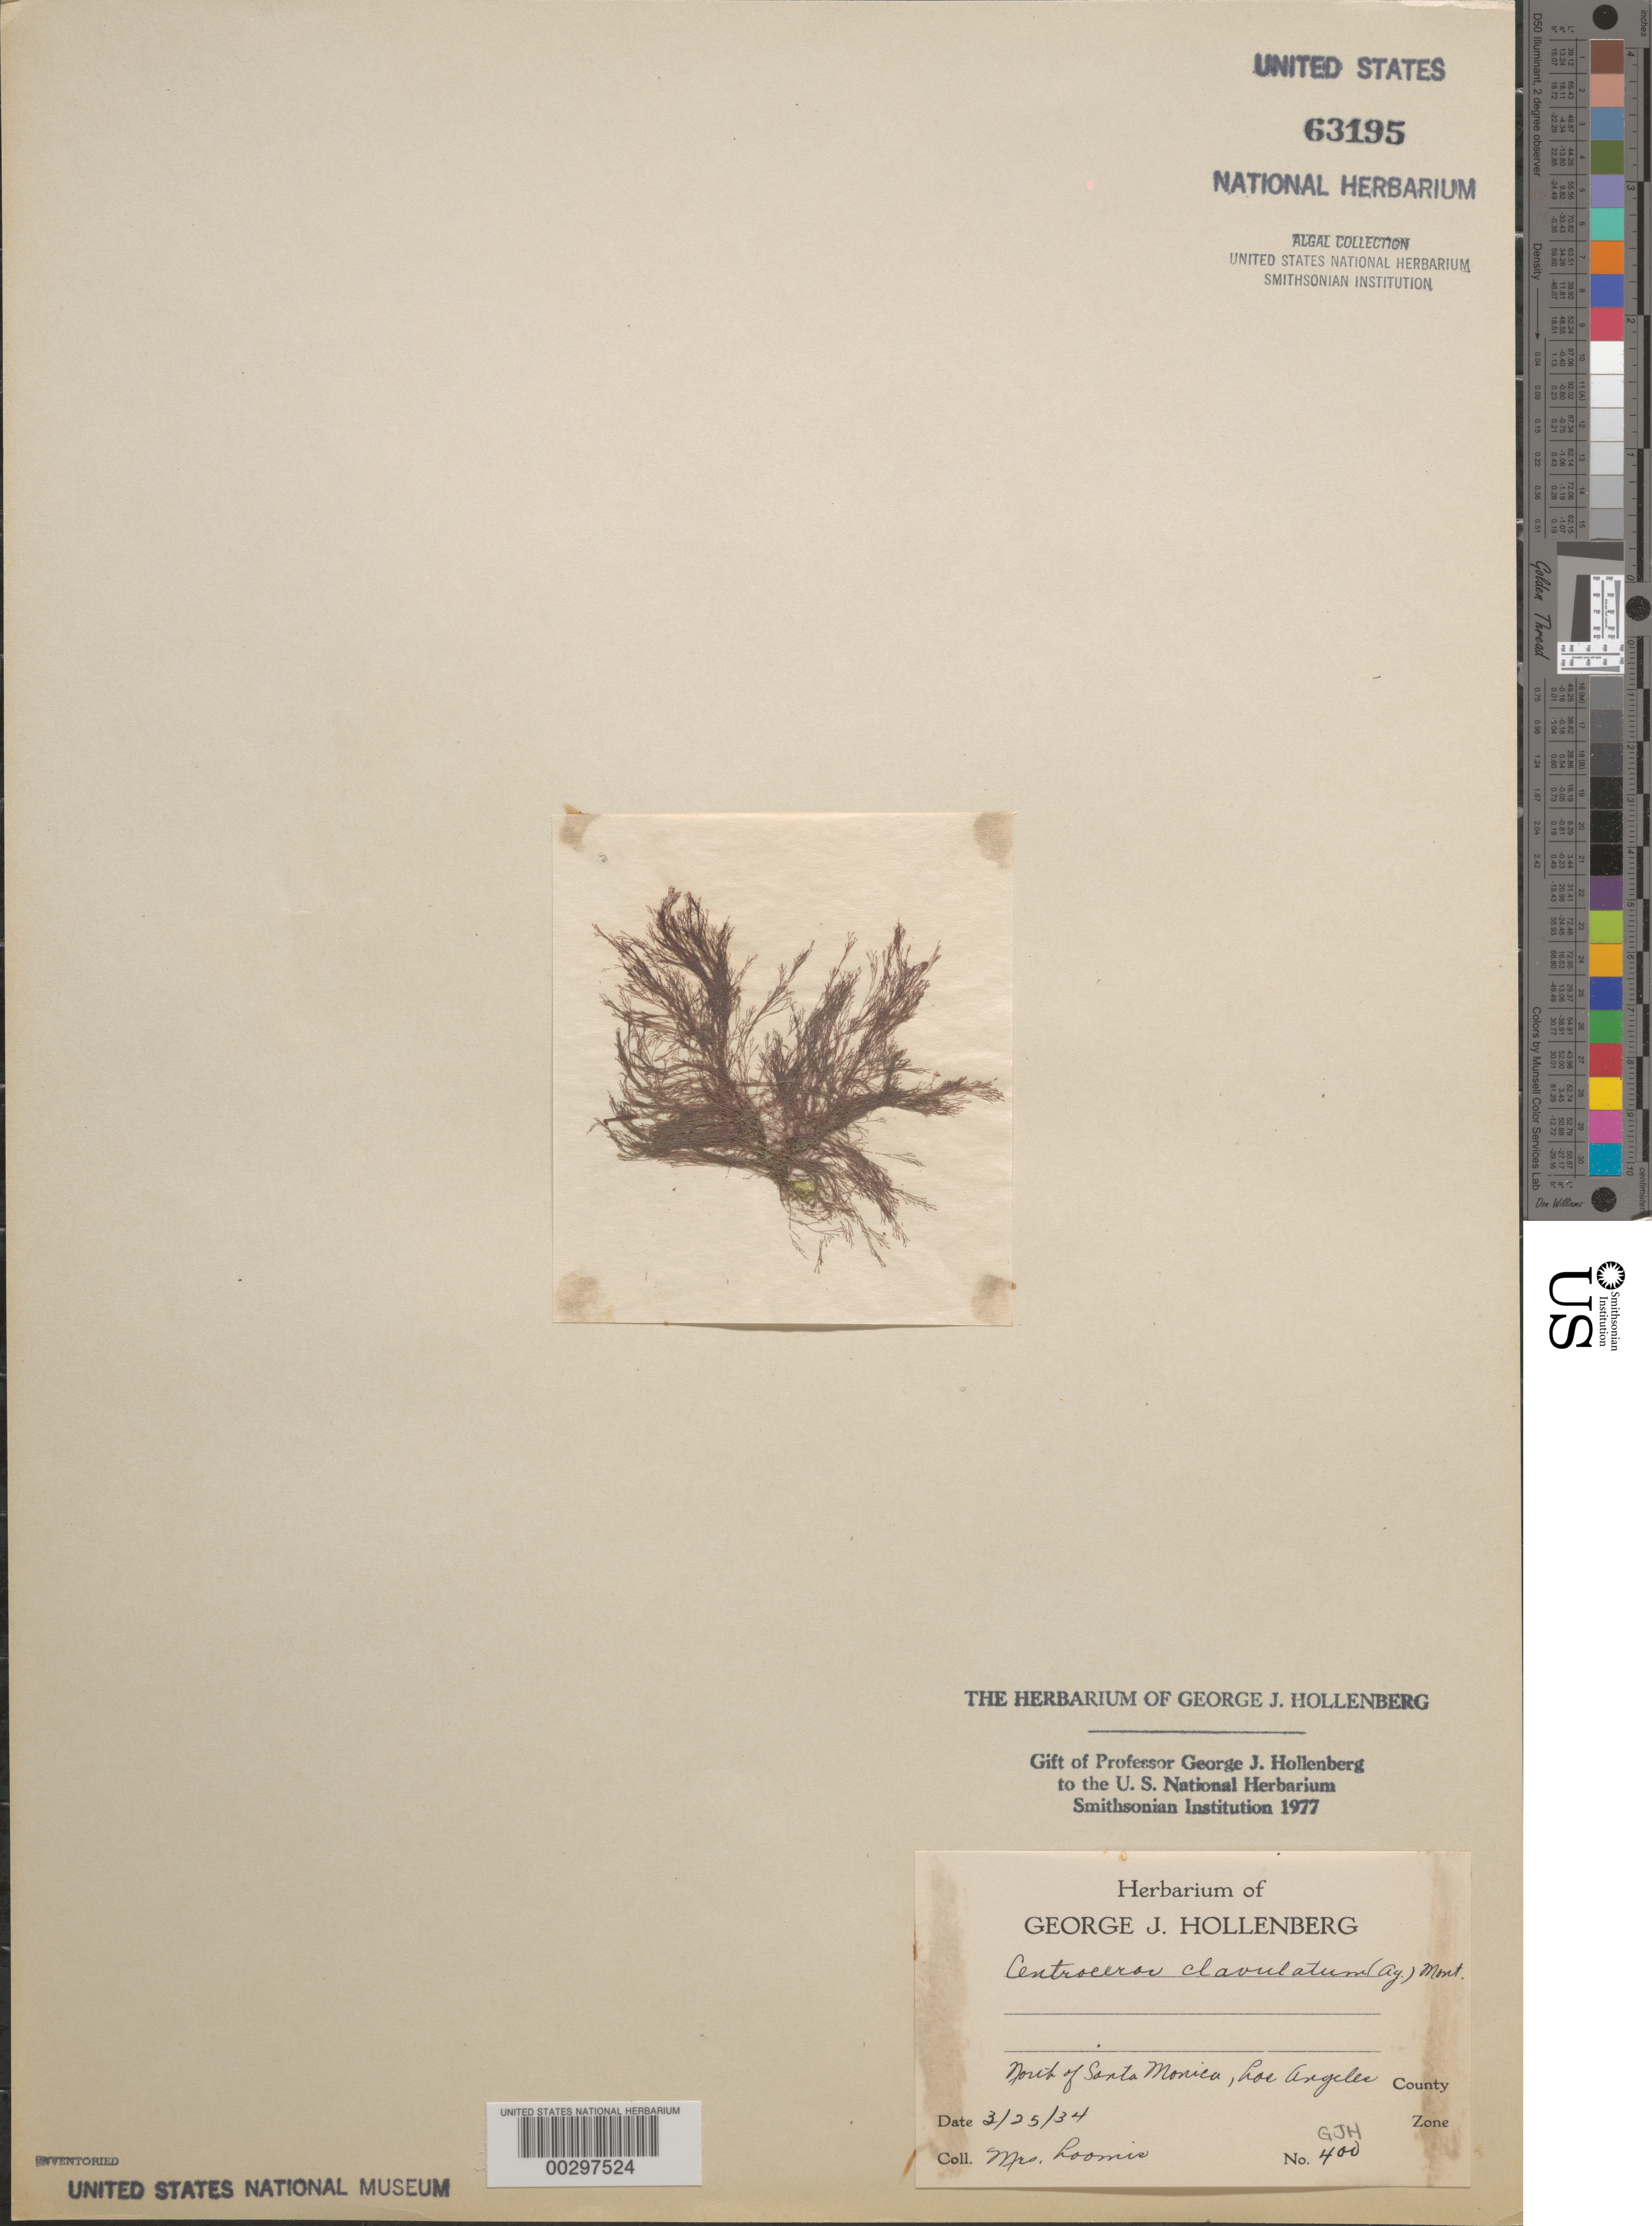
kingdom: Plantae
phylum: Rhodophyta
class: Florideophyceae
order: Ceramiales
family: Ceramiaceae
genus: Centroceras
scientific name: Centroceras clavulatum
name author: (C. Agardh) Mont.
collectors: Loomis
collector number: GJH 400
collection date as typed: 25 Mar 1934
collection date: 1934-03-25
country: United States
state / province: California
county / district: Los Angeles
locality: North of Santa Monica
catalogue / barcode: US 63195